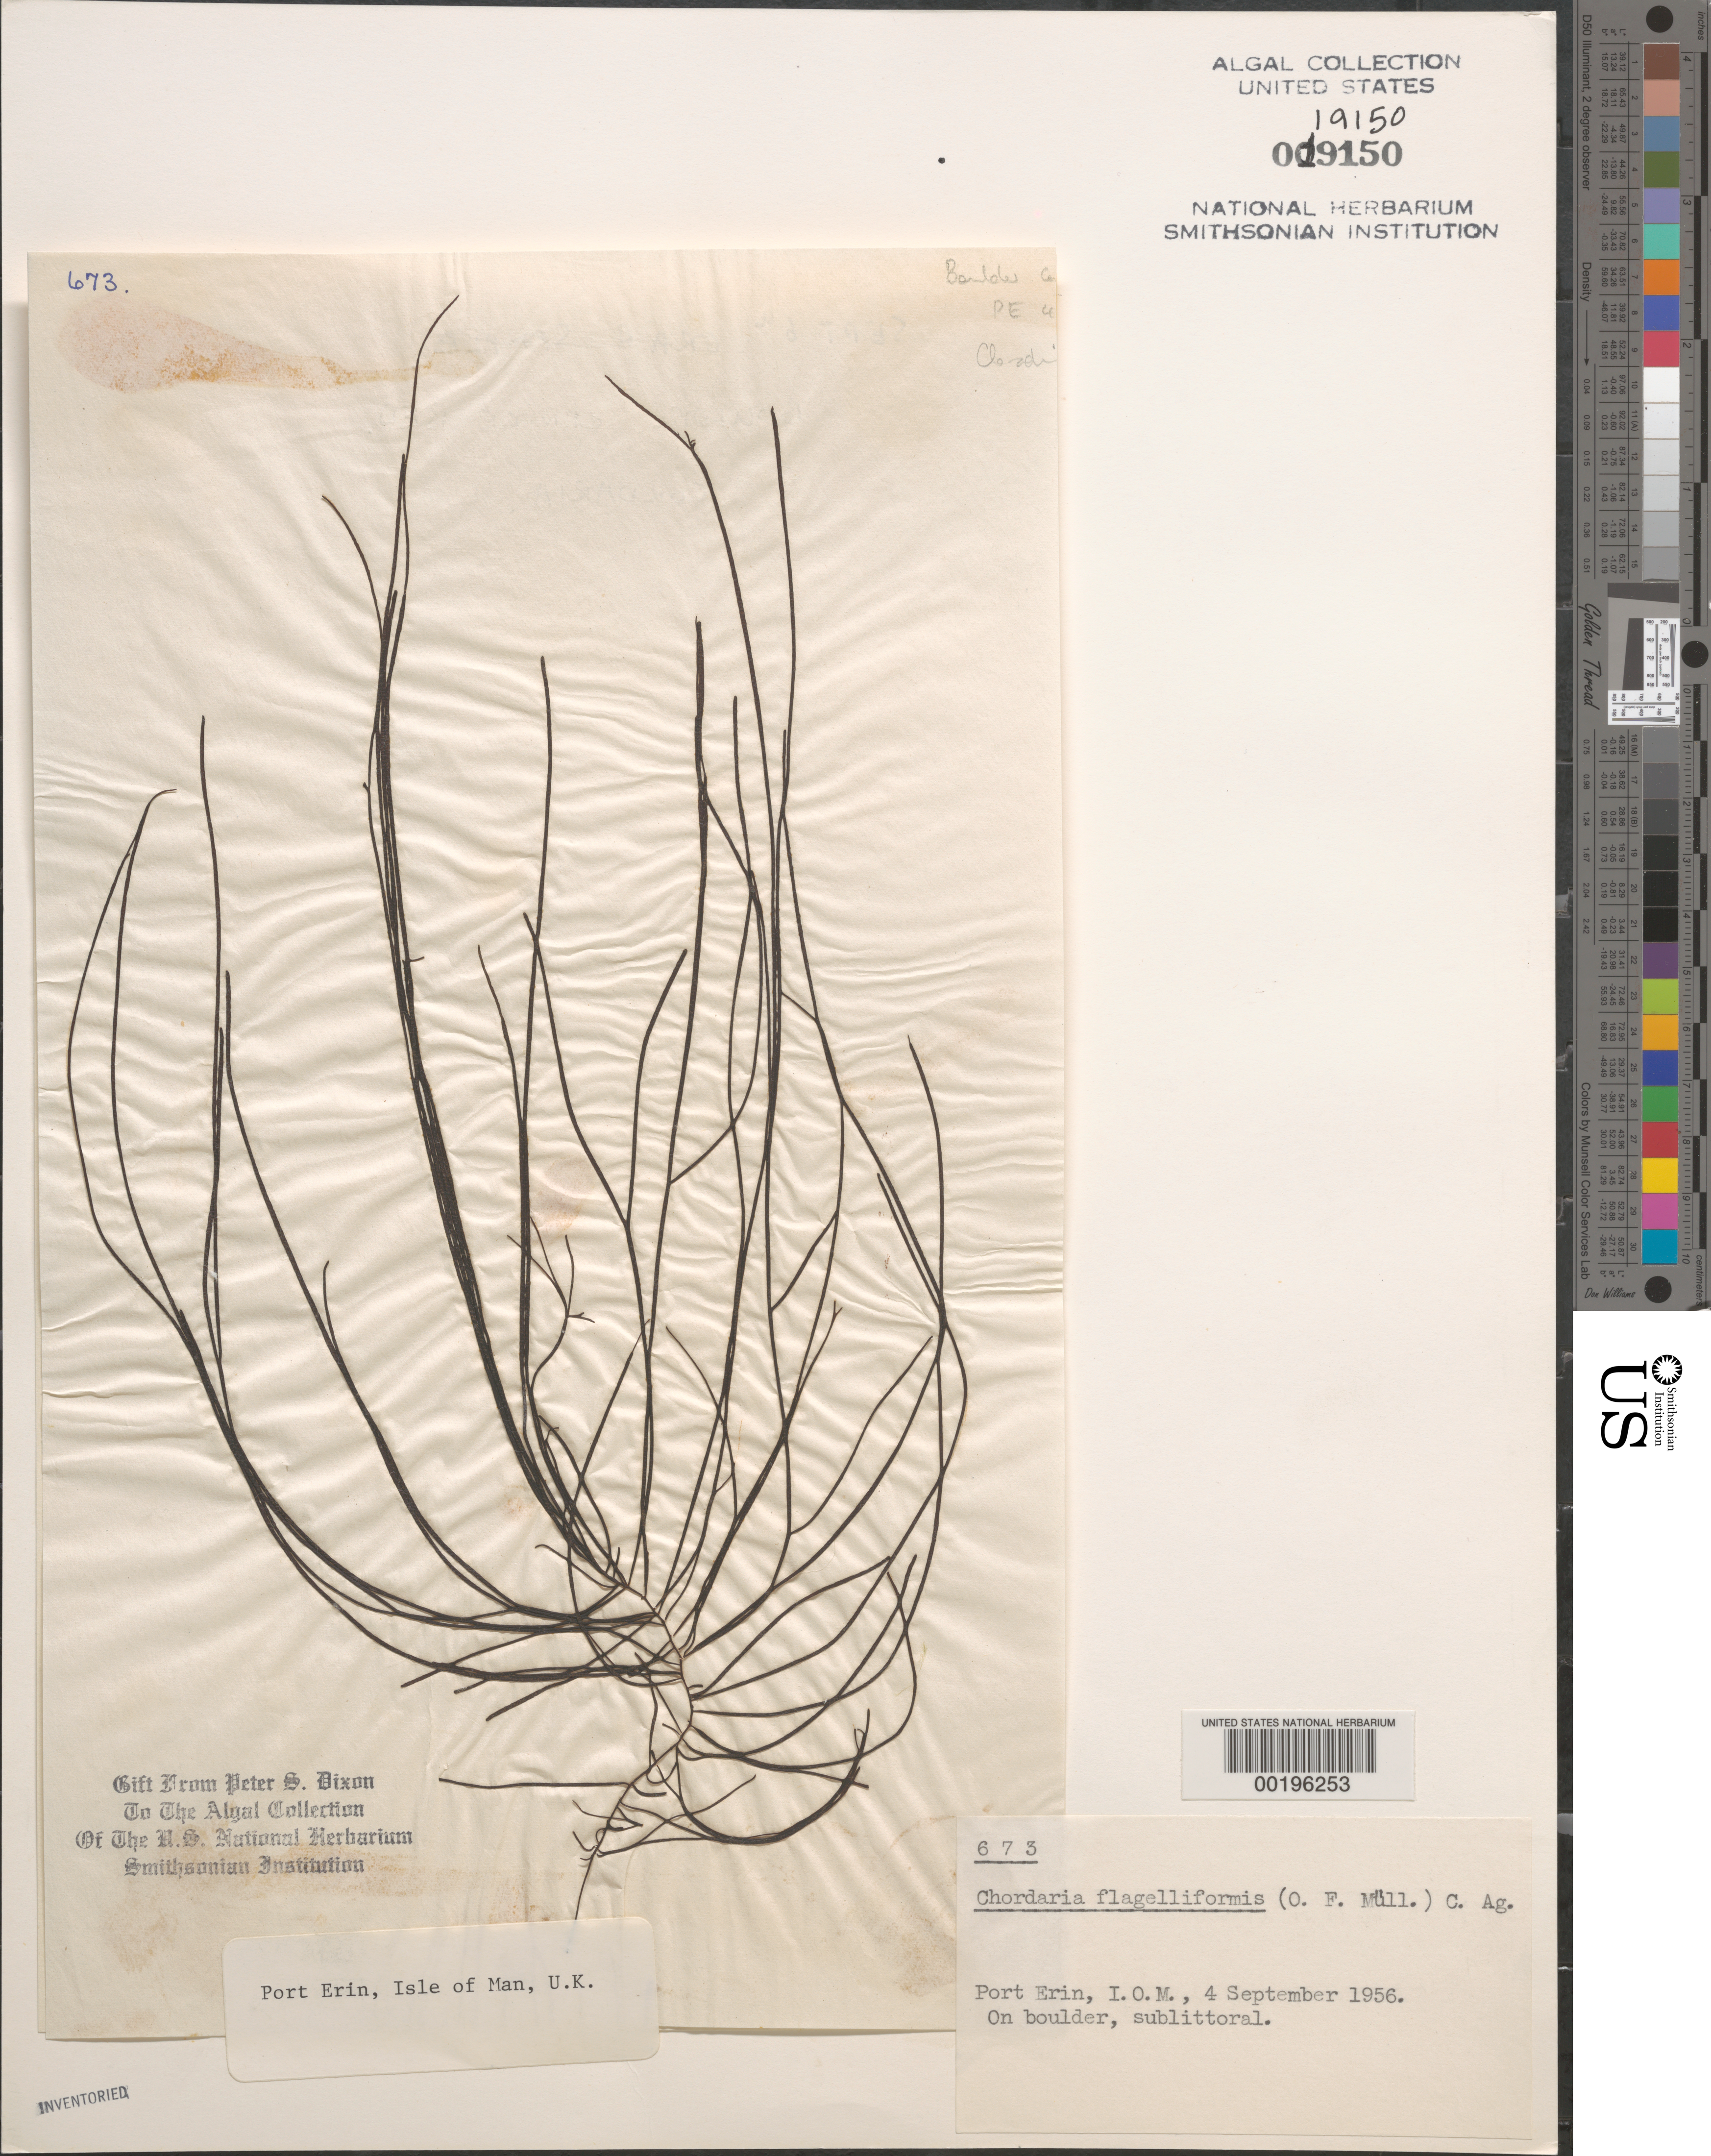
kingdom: Chromista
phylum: Ochrophyta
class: Phaeophyceae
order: Ectocarpales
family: Chordariaceae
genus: Chordaria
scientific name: Chordaria flagelliformis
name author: (Hudson) Grev.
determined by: Dixon, P. S.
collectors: P. S. Dixon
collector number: PSD 673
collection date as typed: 04 Sep 1956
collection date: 1956-09-04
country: United Kingdom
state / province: England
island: Isle of Man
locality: Port Erin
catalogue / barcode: US 19150